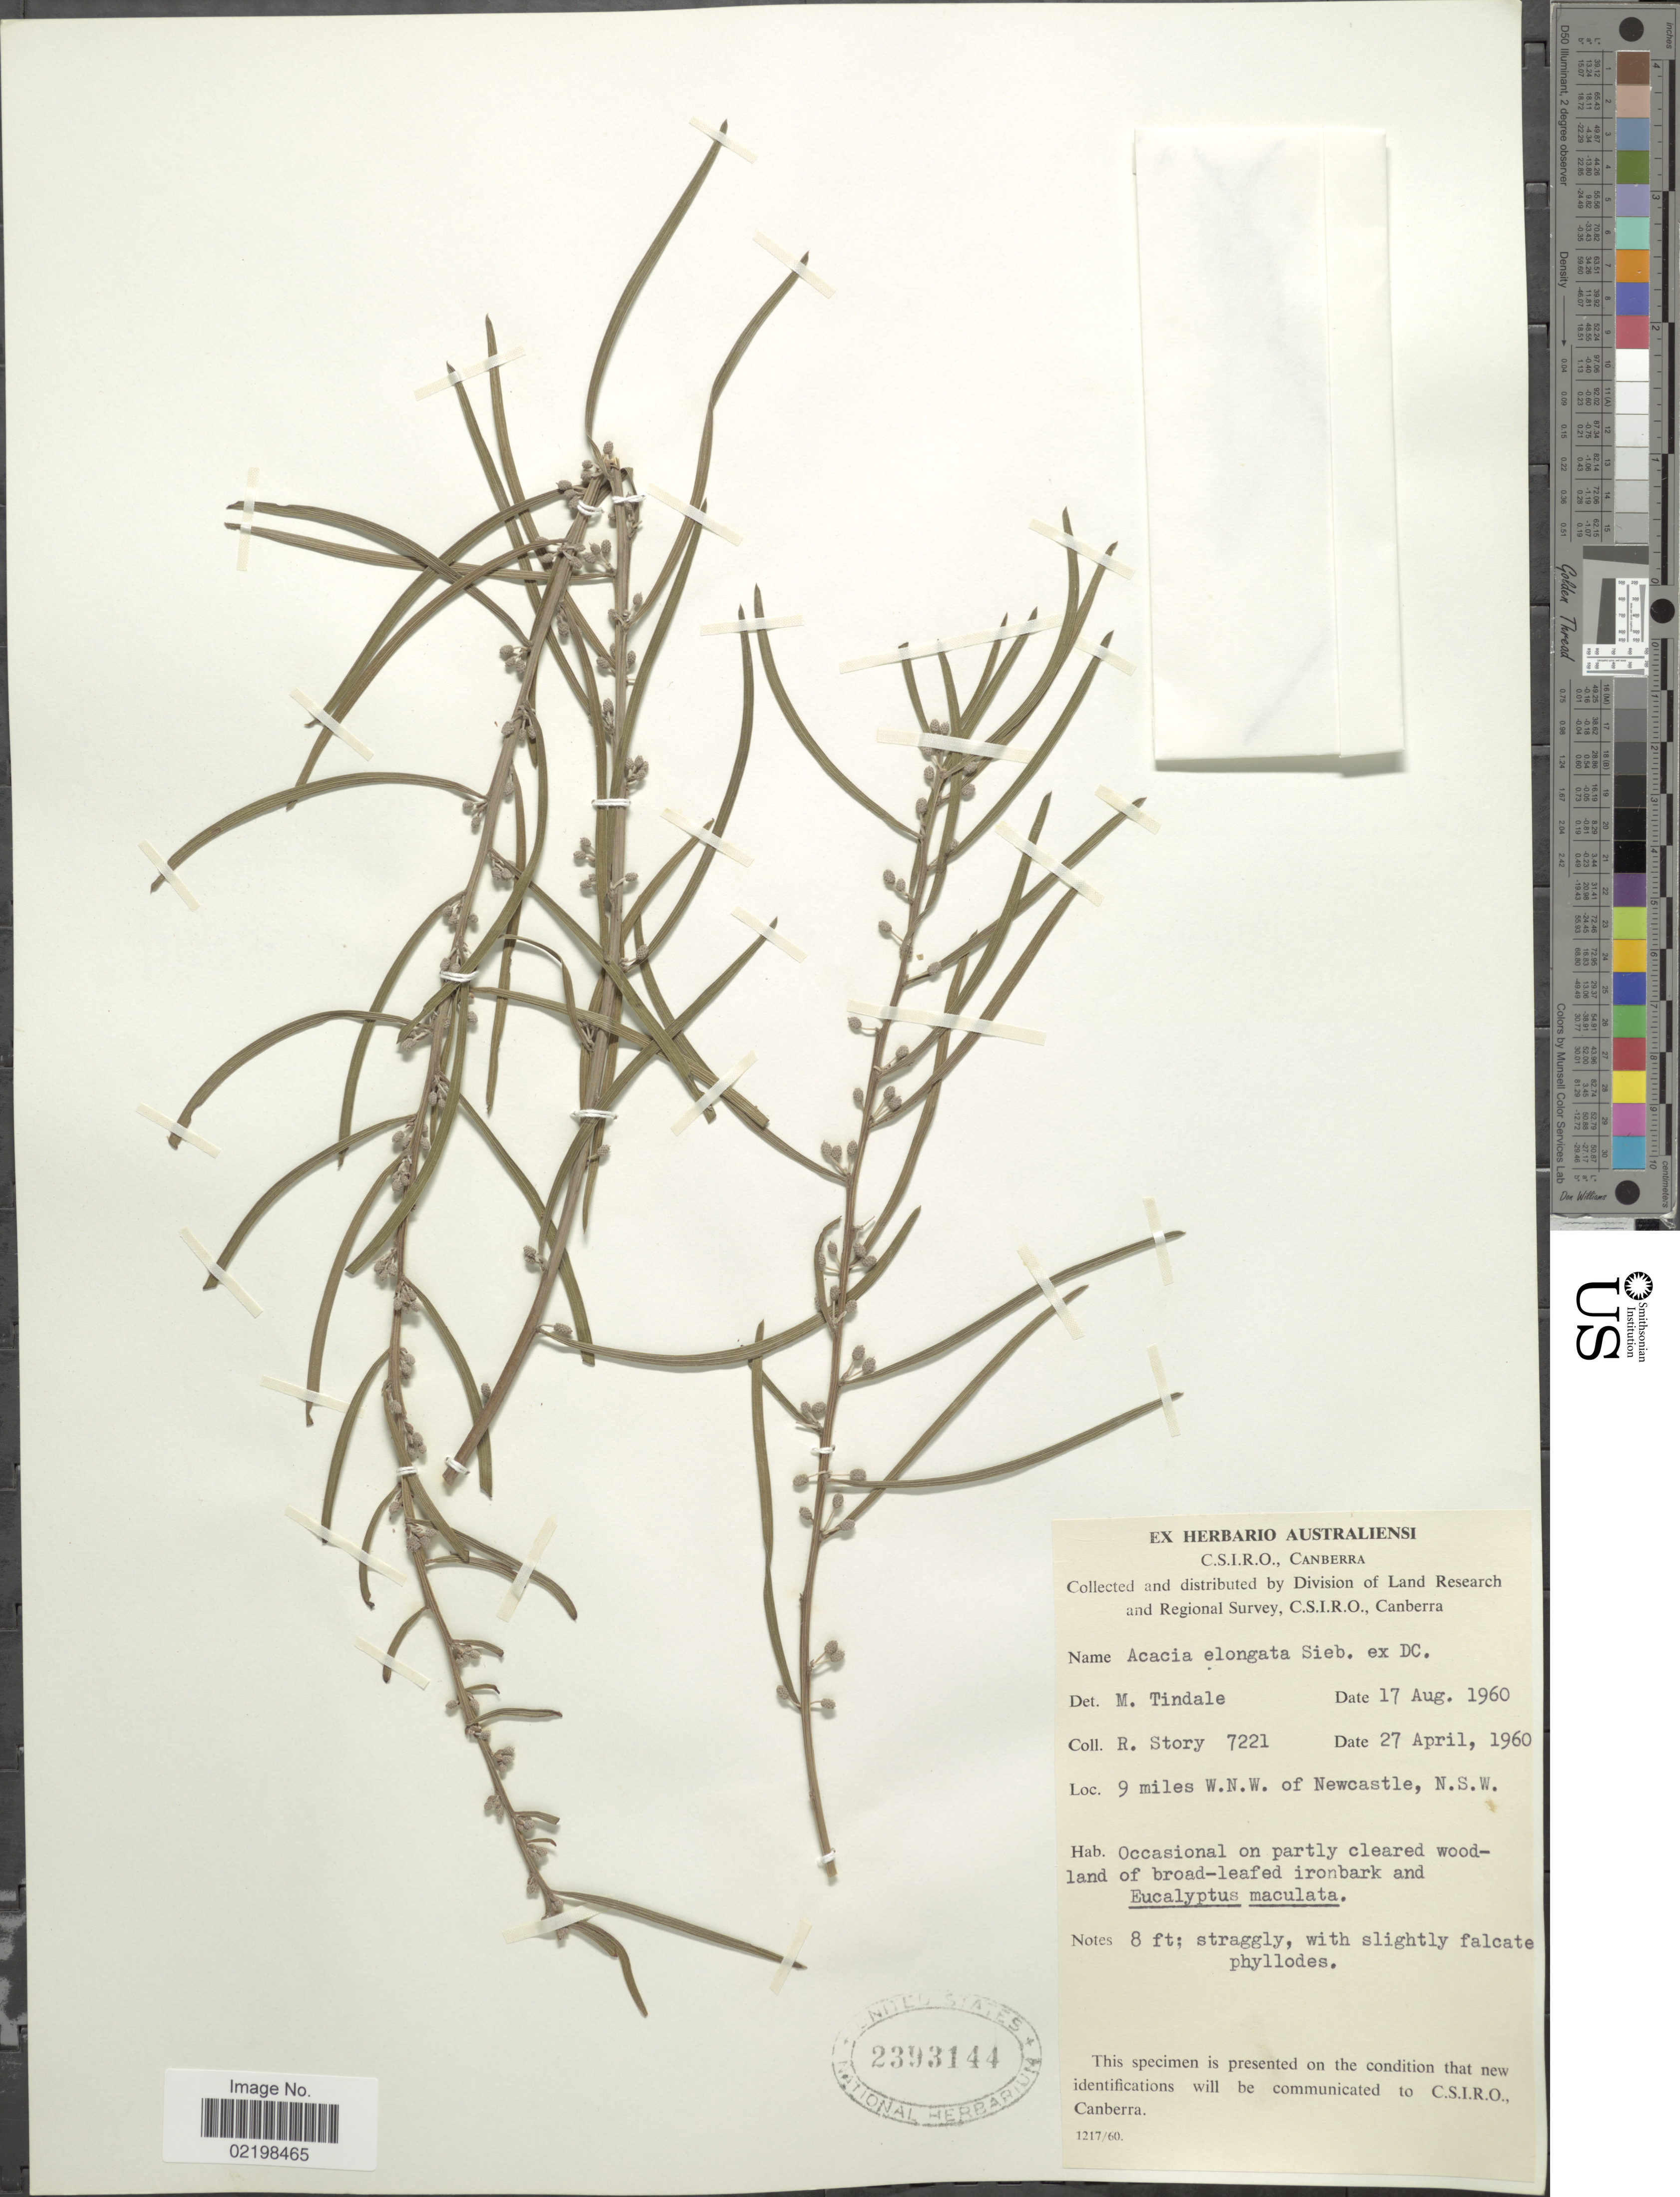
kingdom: Plantae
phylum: Tracheophyta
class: Magnoliopsida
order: Fabales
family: Fabaceae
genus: Acacia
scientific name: Acacia elongata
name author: DC.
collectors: R. Story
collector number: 7221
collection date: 1960-04-27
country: Australia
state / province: New South Wales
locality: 9 miles W.N.W. of Newcastle, N.S.W.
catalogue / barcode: US 2393144